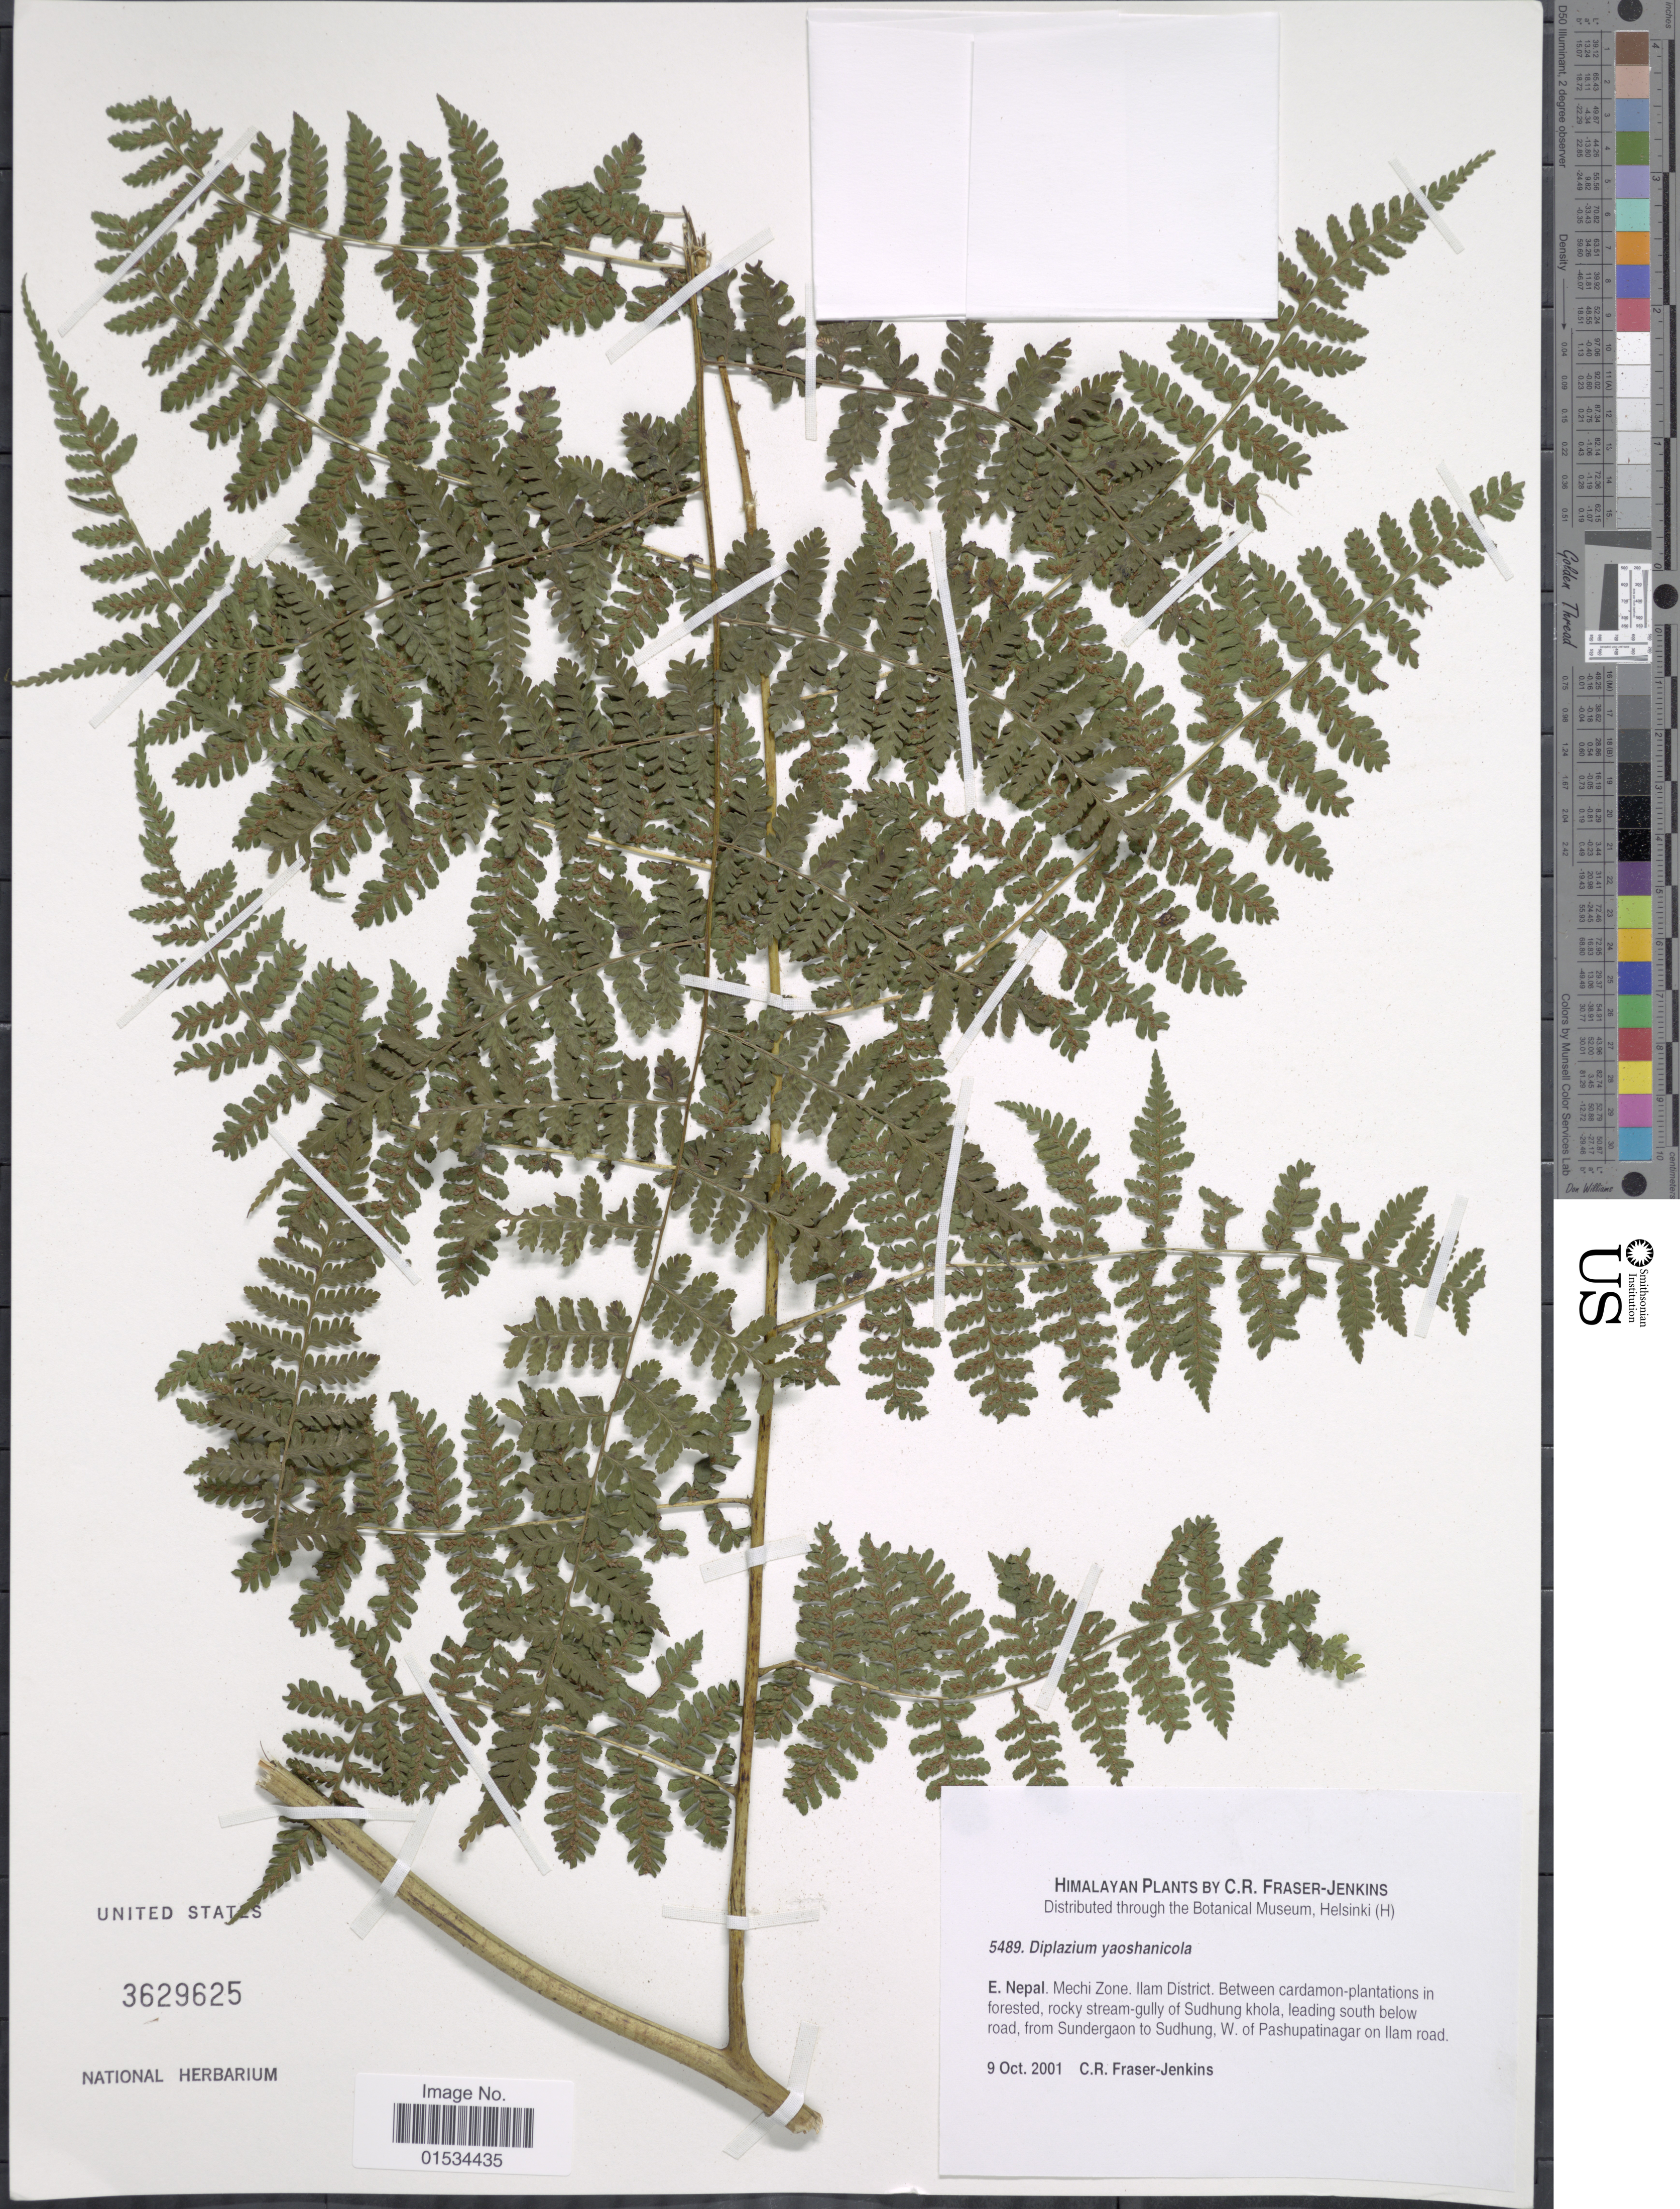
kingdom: Plantae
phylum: Tracheophyta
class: Polypodiopsida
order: Polypodiales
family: Athyriaceae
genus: Diplazium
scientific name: Diplazium yaoshanicola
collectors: C. R. Fraser-Jenkins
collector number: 5489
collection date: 2001-10-09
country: Nepal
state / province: Mechi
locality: E. Nepal, Mechi Zone, Ilam District, Between cardamon-plantations in forested, rocky stream gully to Sudhung khola, leading south below road, from Sundergaon to Sudhung, W. of Pashupatinagar on Ilam road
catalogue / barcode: US 3629625